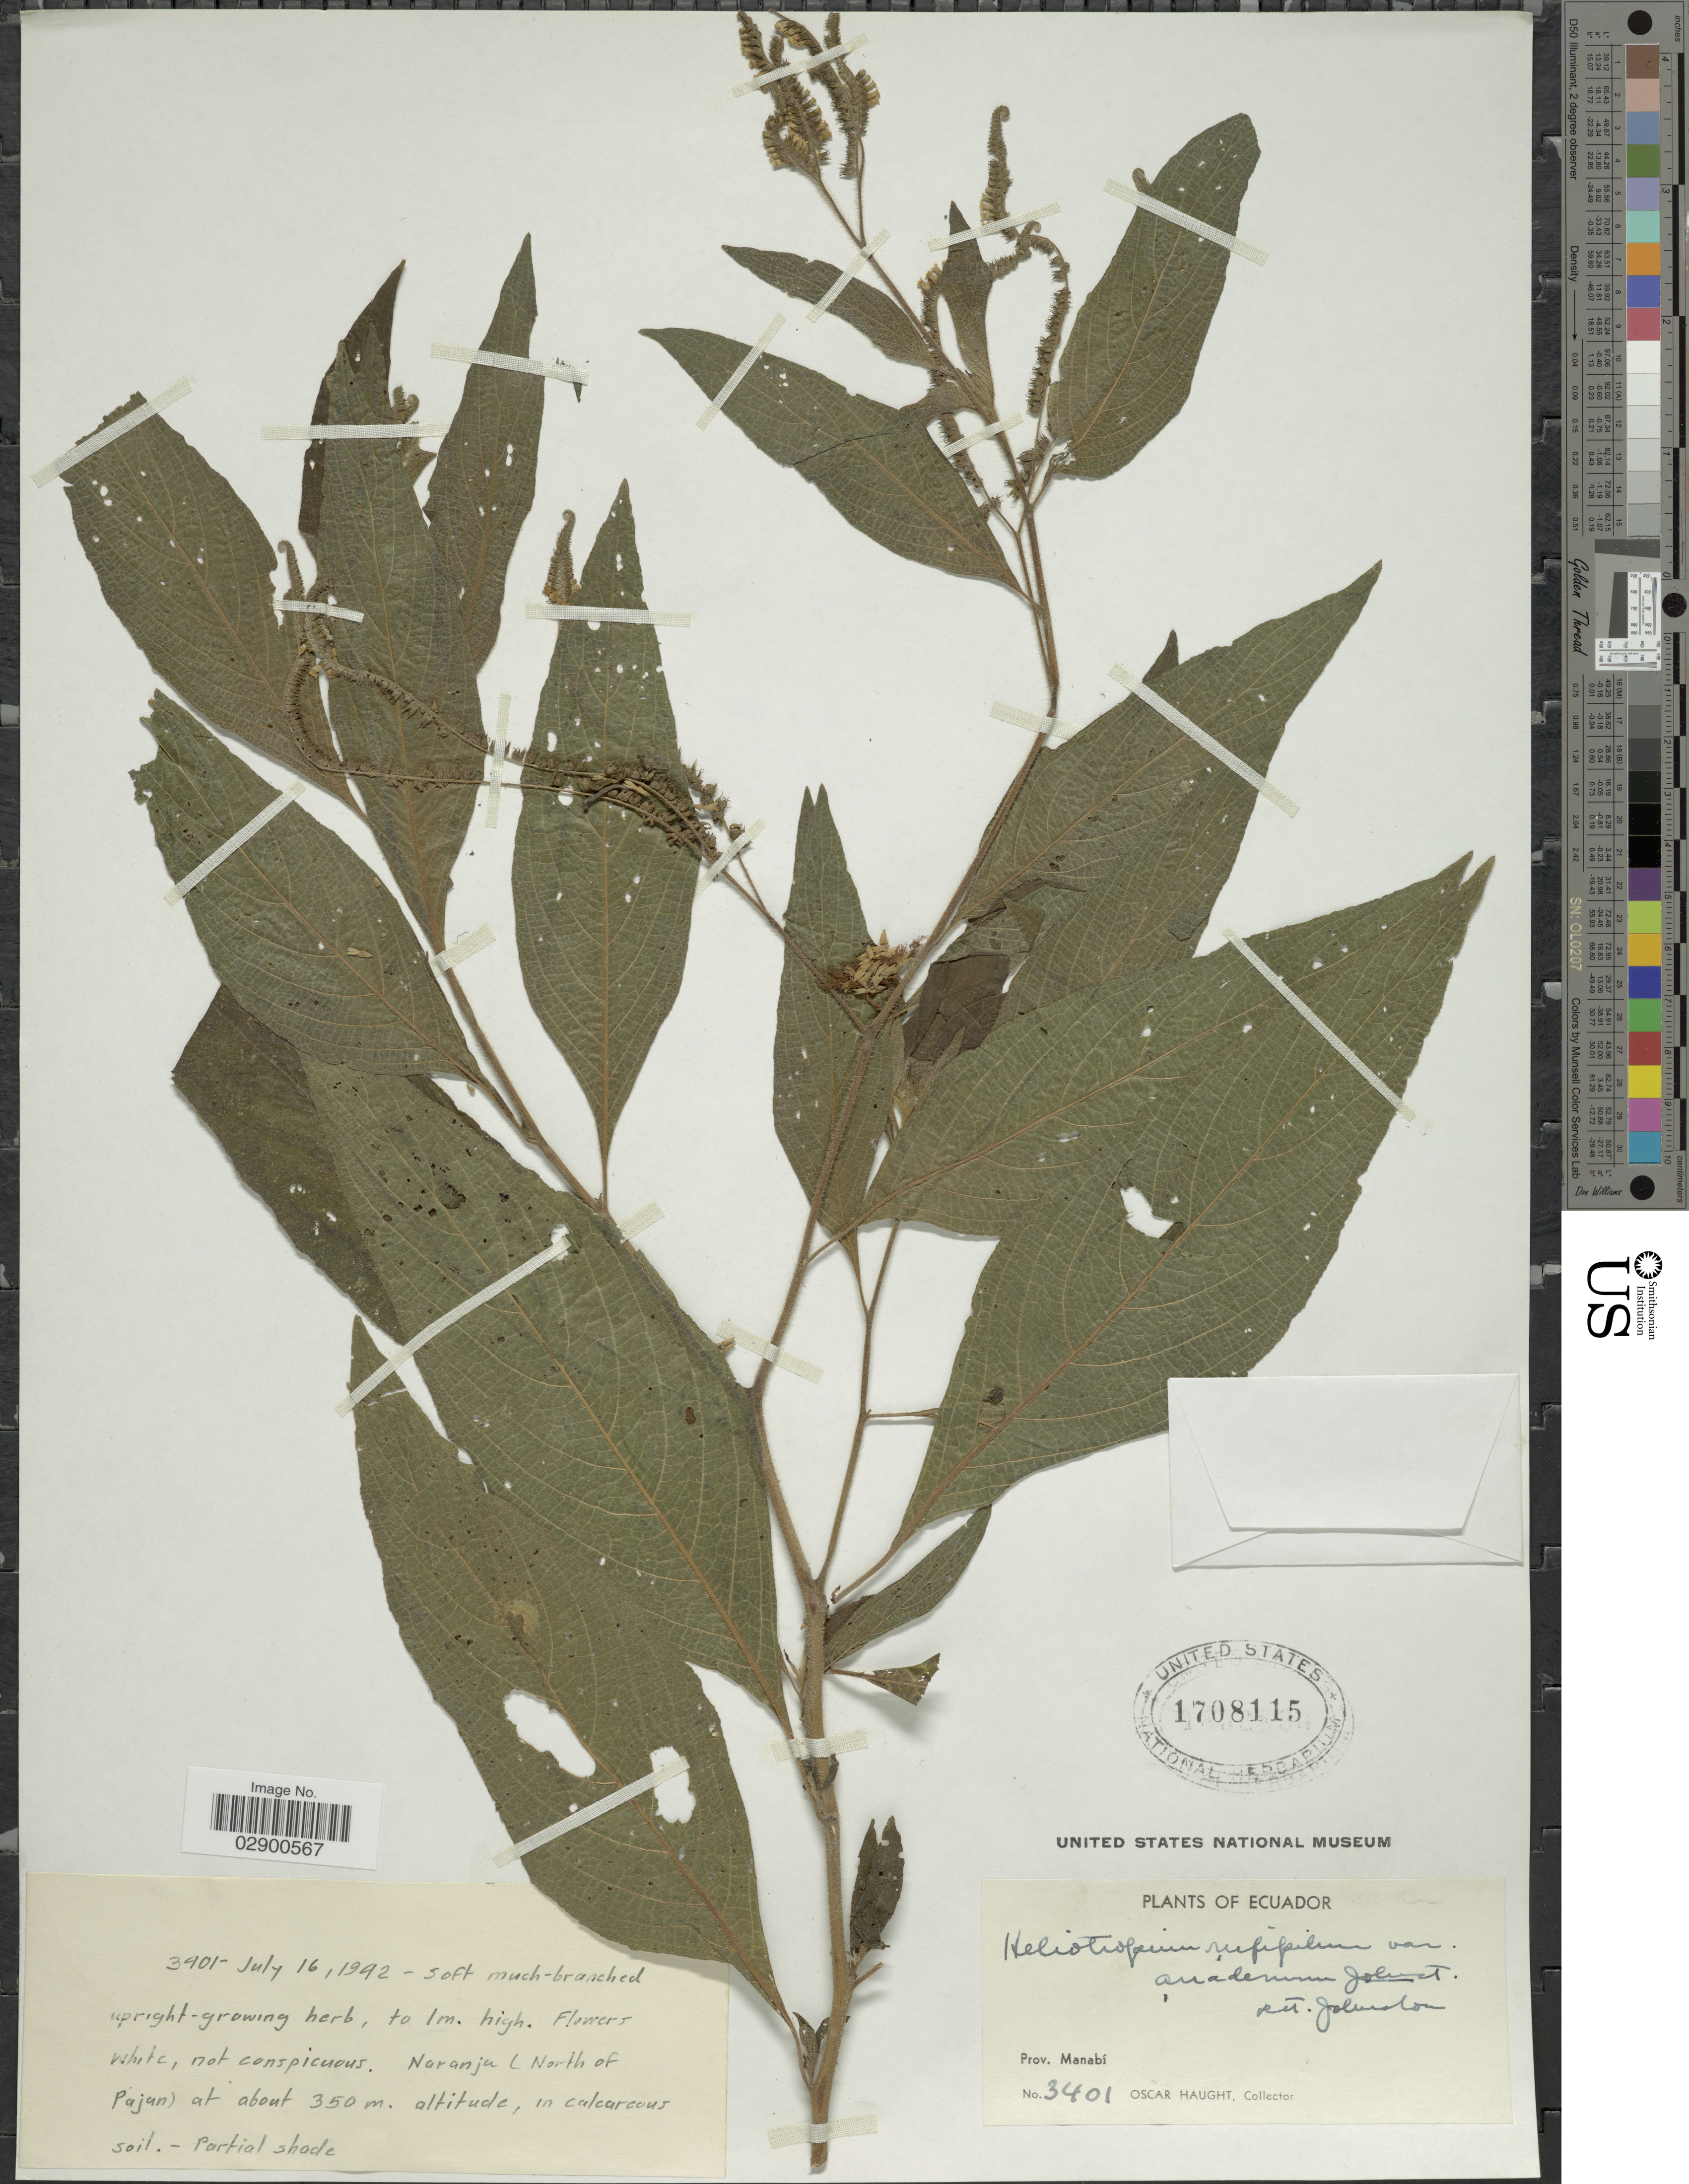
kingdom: Plantae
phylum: Tracheophyta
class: Magnoliopsida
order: Boraginales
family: Heliotropiaceae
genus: Heliotropium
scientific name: Heliotropium rufipilum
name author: (Benth.) I.M. Johnst.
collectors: O. L. Haught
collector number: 3401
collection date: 1992-07-16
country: Ecuador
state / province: Manabí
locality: Naranja (North of Pajun).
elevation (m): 350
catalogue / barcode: US 1708115